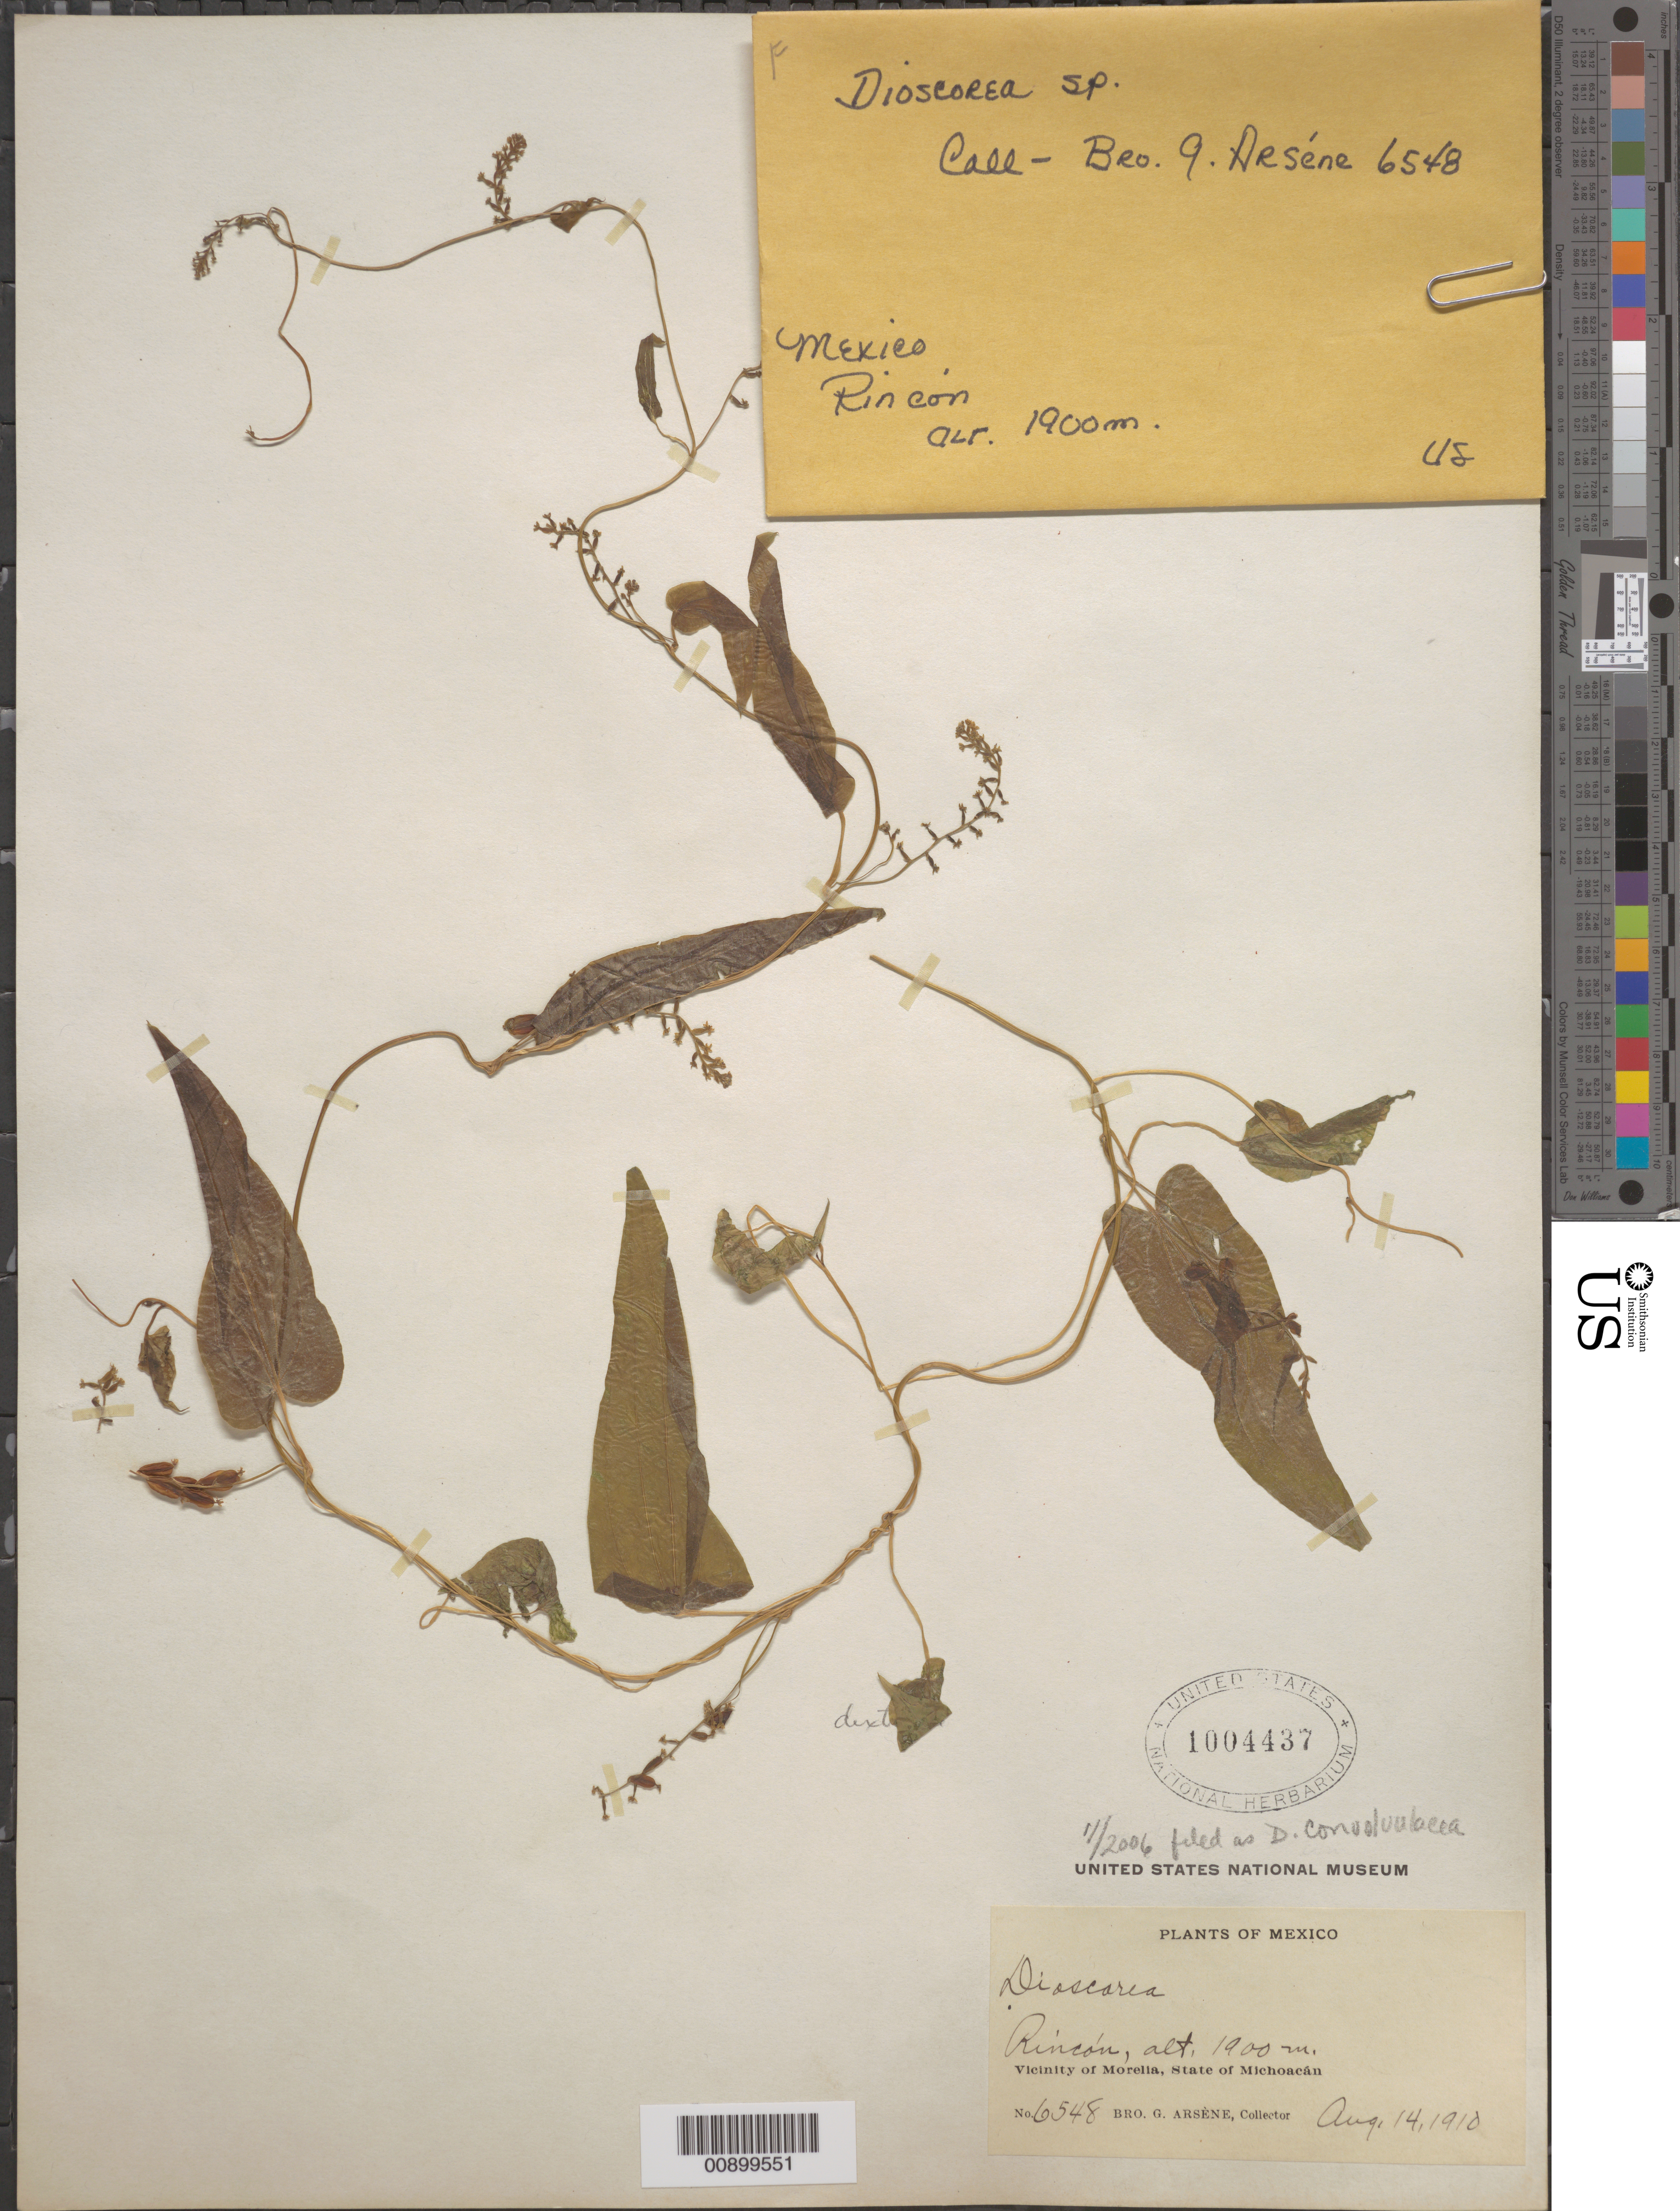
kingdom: Plantae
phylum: Tracheophyta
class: Liliopsida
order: Dioscoreales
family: Dioscoreaceae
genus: Dioscorea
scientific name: Dioscorea convolvulacea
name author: Schltdl. & Cham.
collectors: Bro. G. Arsène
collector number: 6548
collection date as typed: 14 Aug 1910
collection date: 1910-08-14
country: Mexico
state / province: Michoacán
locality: Rincón. Vicinity of Morelia, State of Michoacán.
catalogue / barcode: US 1004437